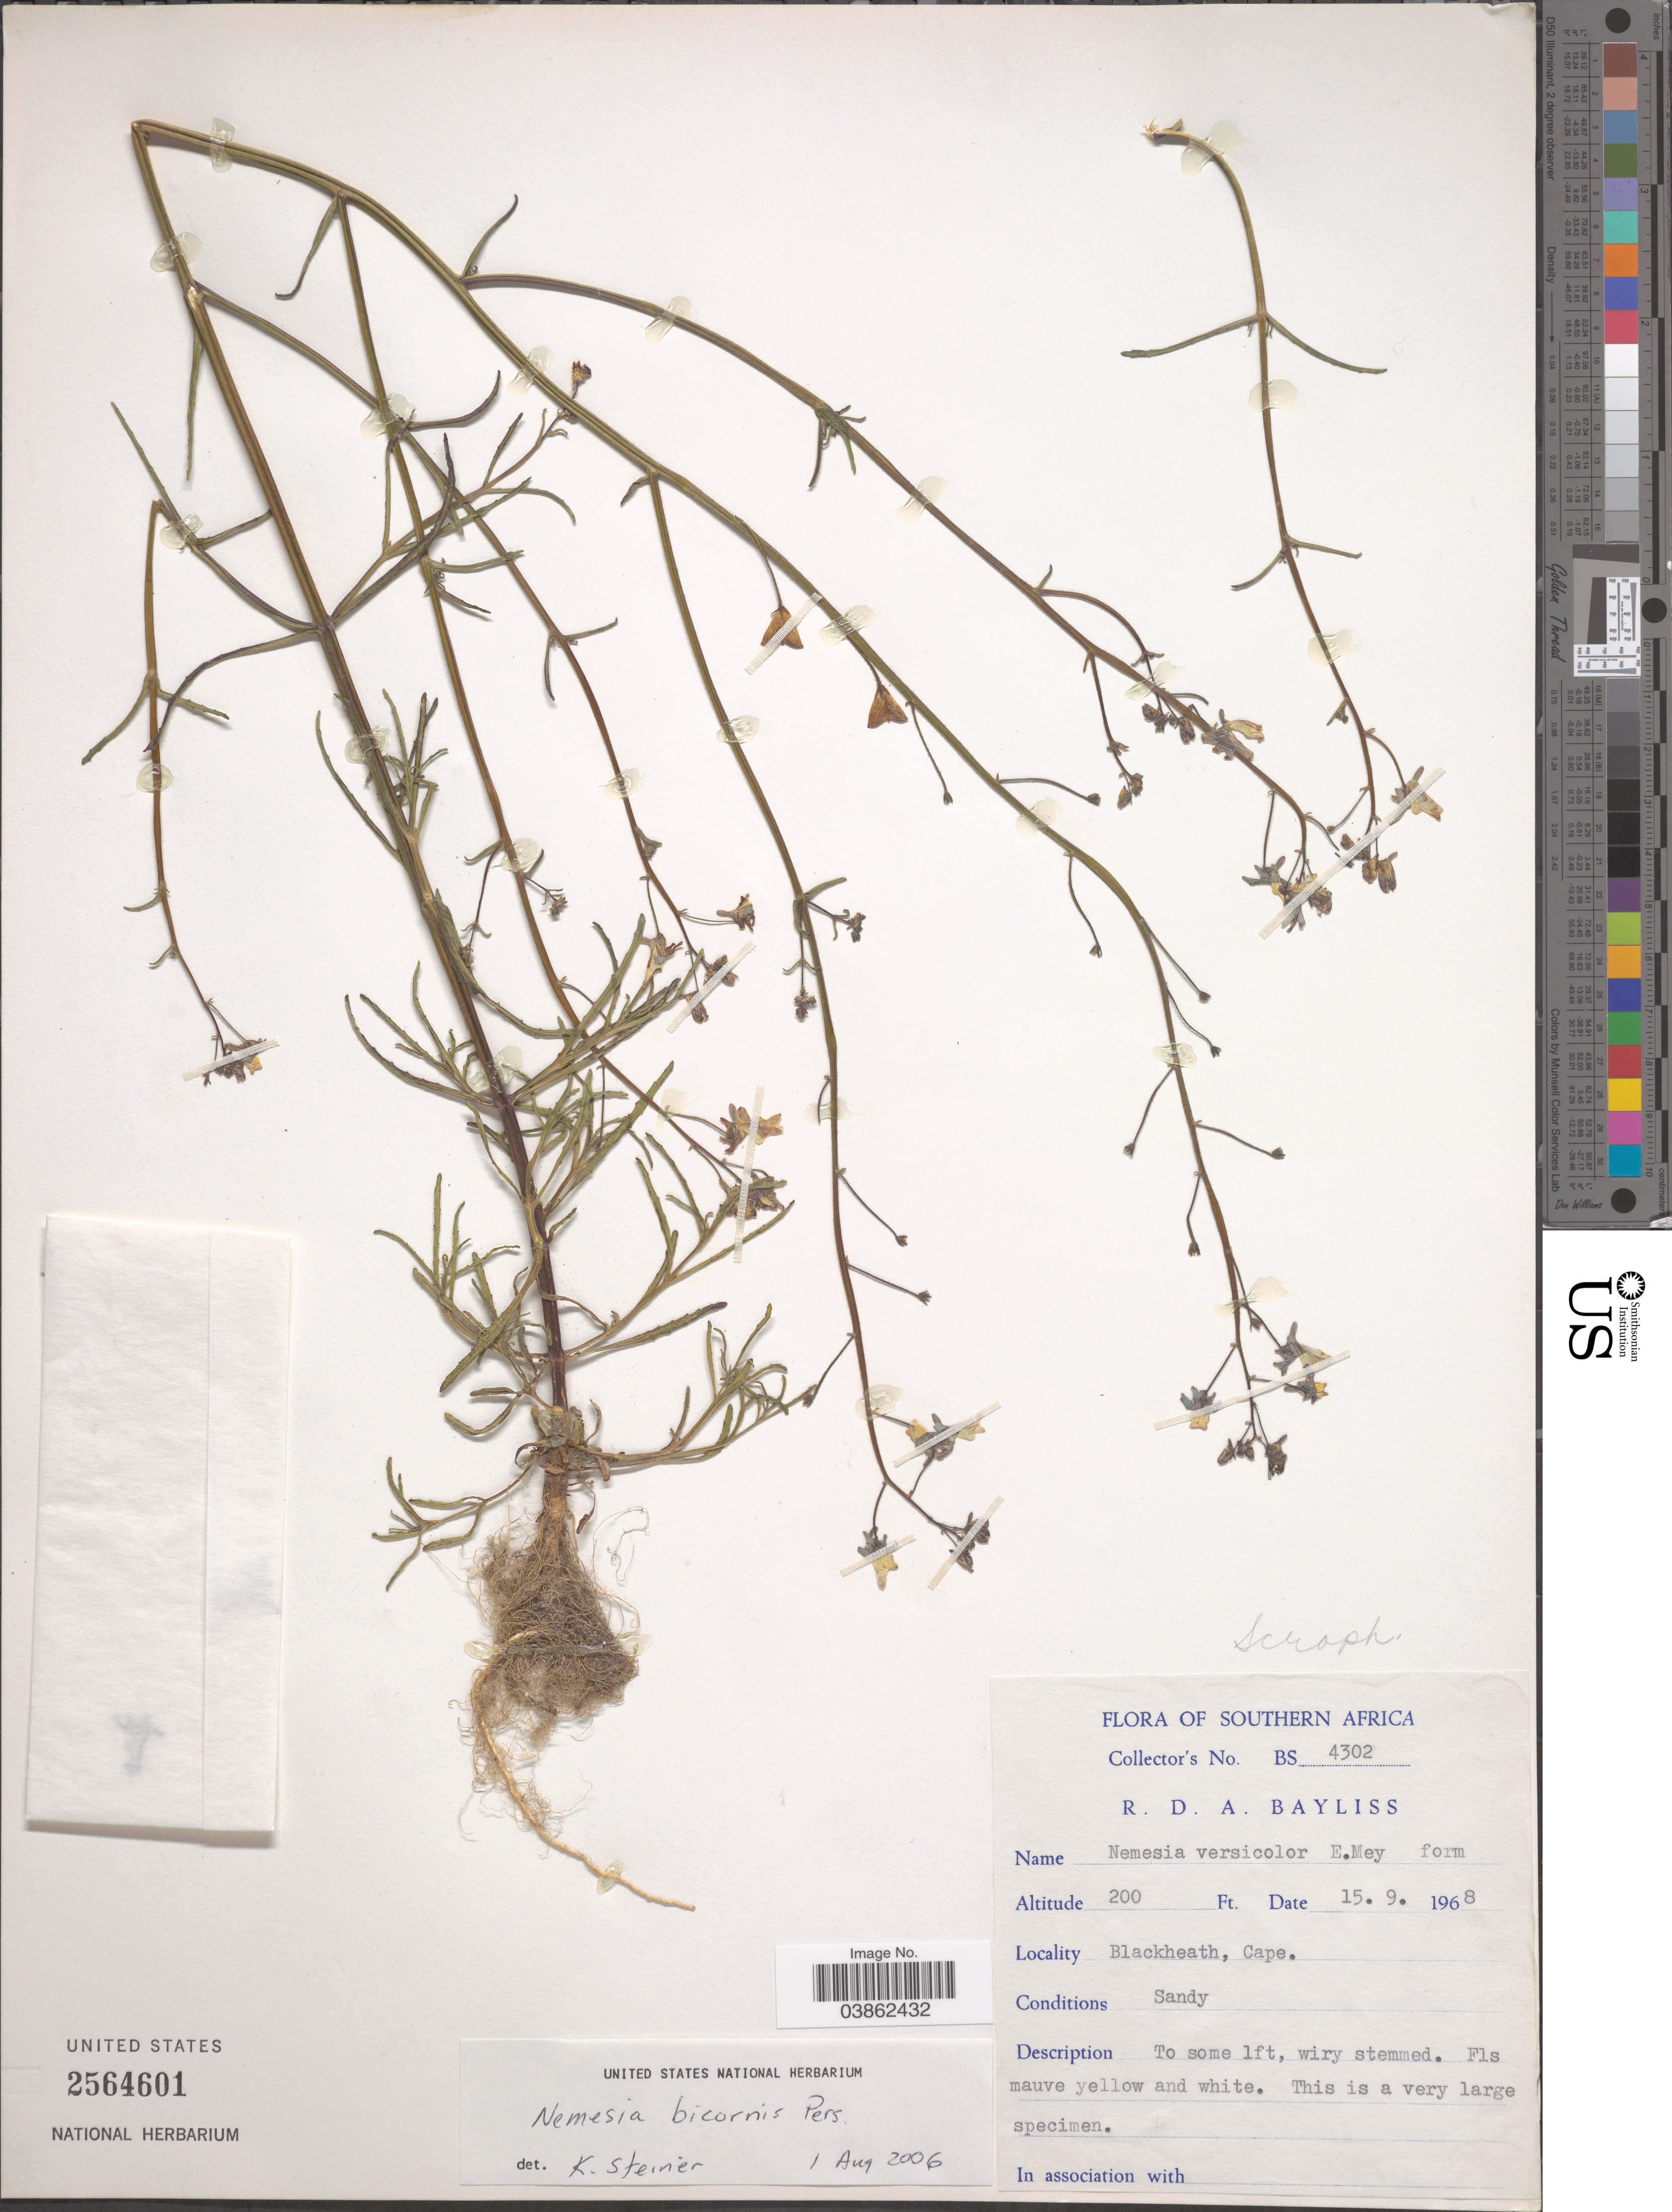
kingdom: Plantae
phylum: Tracheophyta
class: Magnoliopsida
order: Lamiales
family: Scrophulariaceae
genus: Nemesia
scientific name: Nemesia bicornis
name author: Pers.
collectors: R. Bayliss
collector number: BS4302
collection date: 1968-09-15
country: South Africa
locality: Southern Africa. Blackheath, Cape.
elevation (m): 61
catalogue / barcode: US 2564601